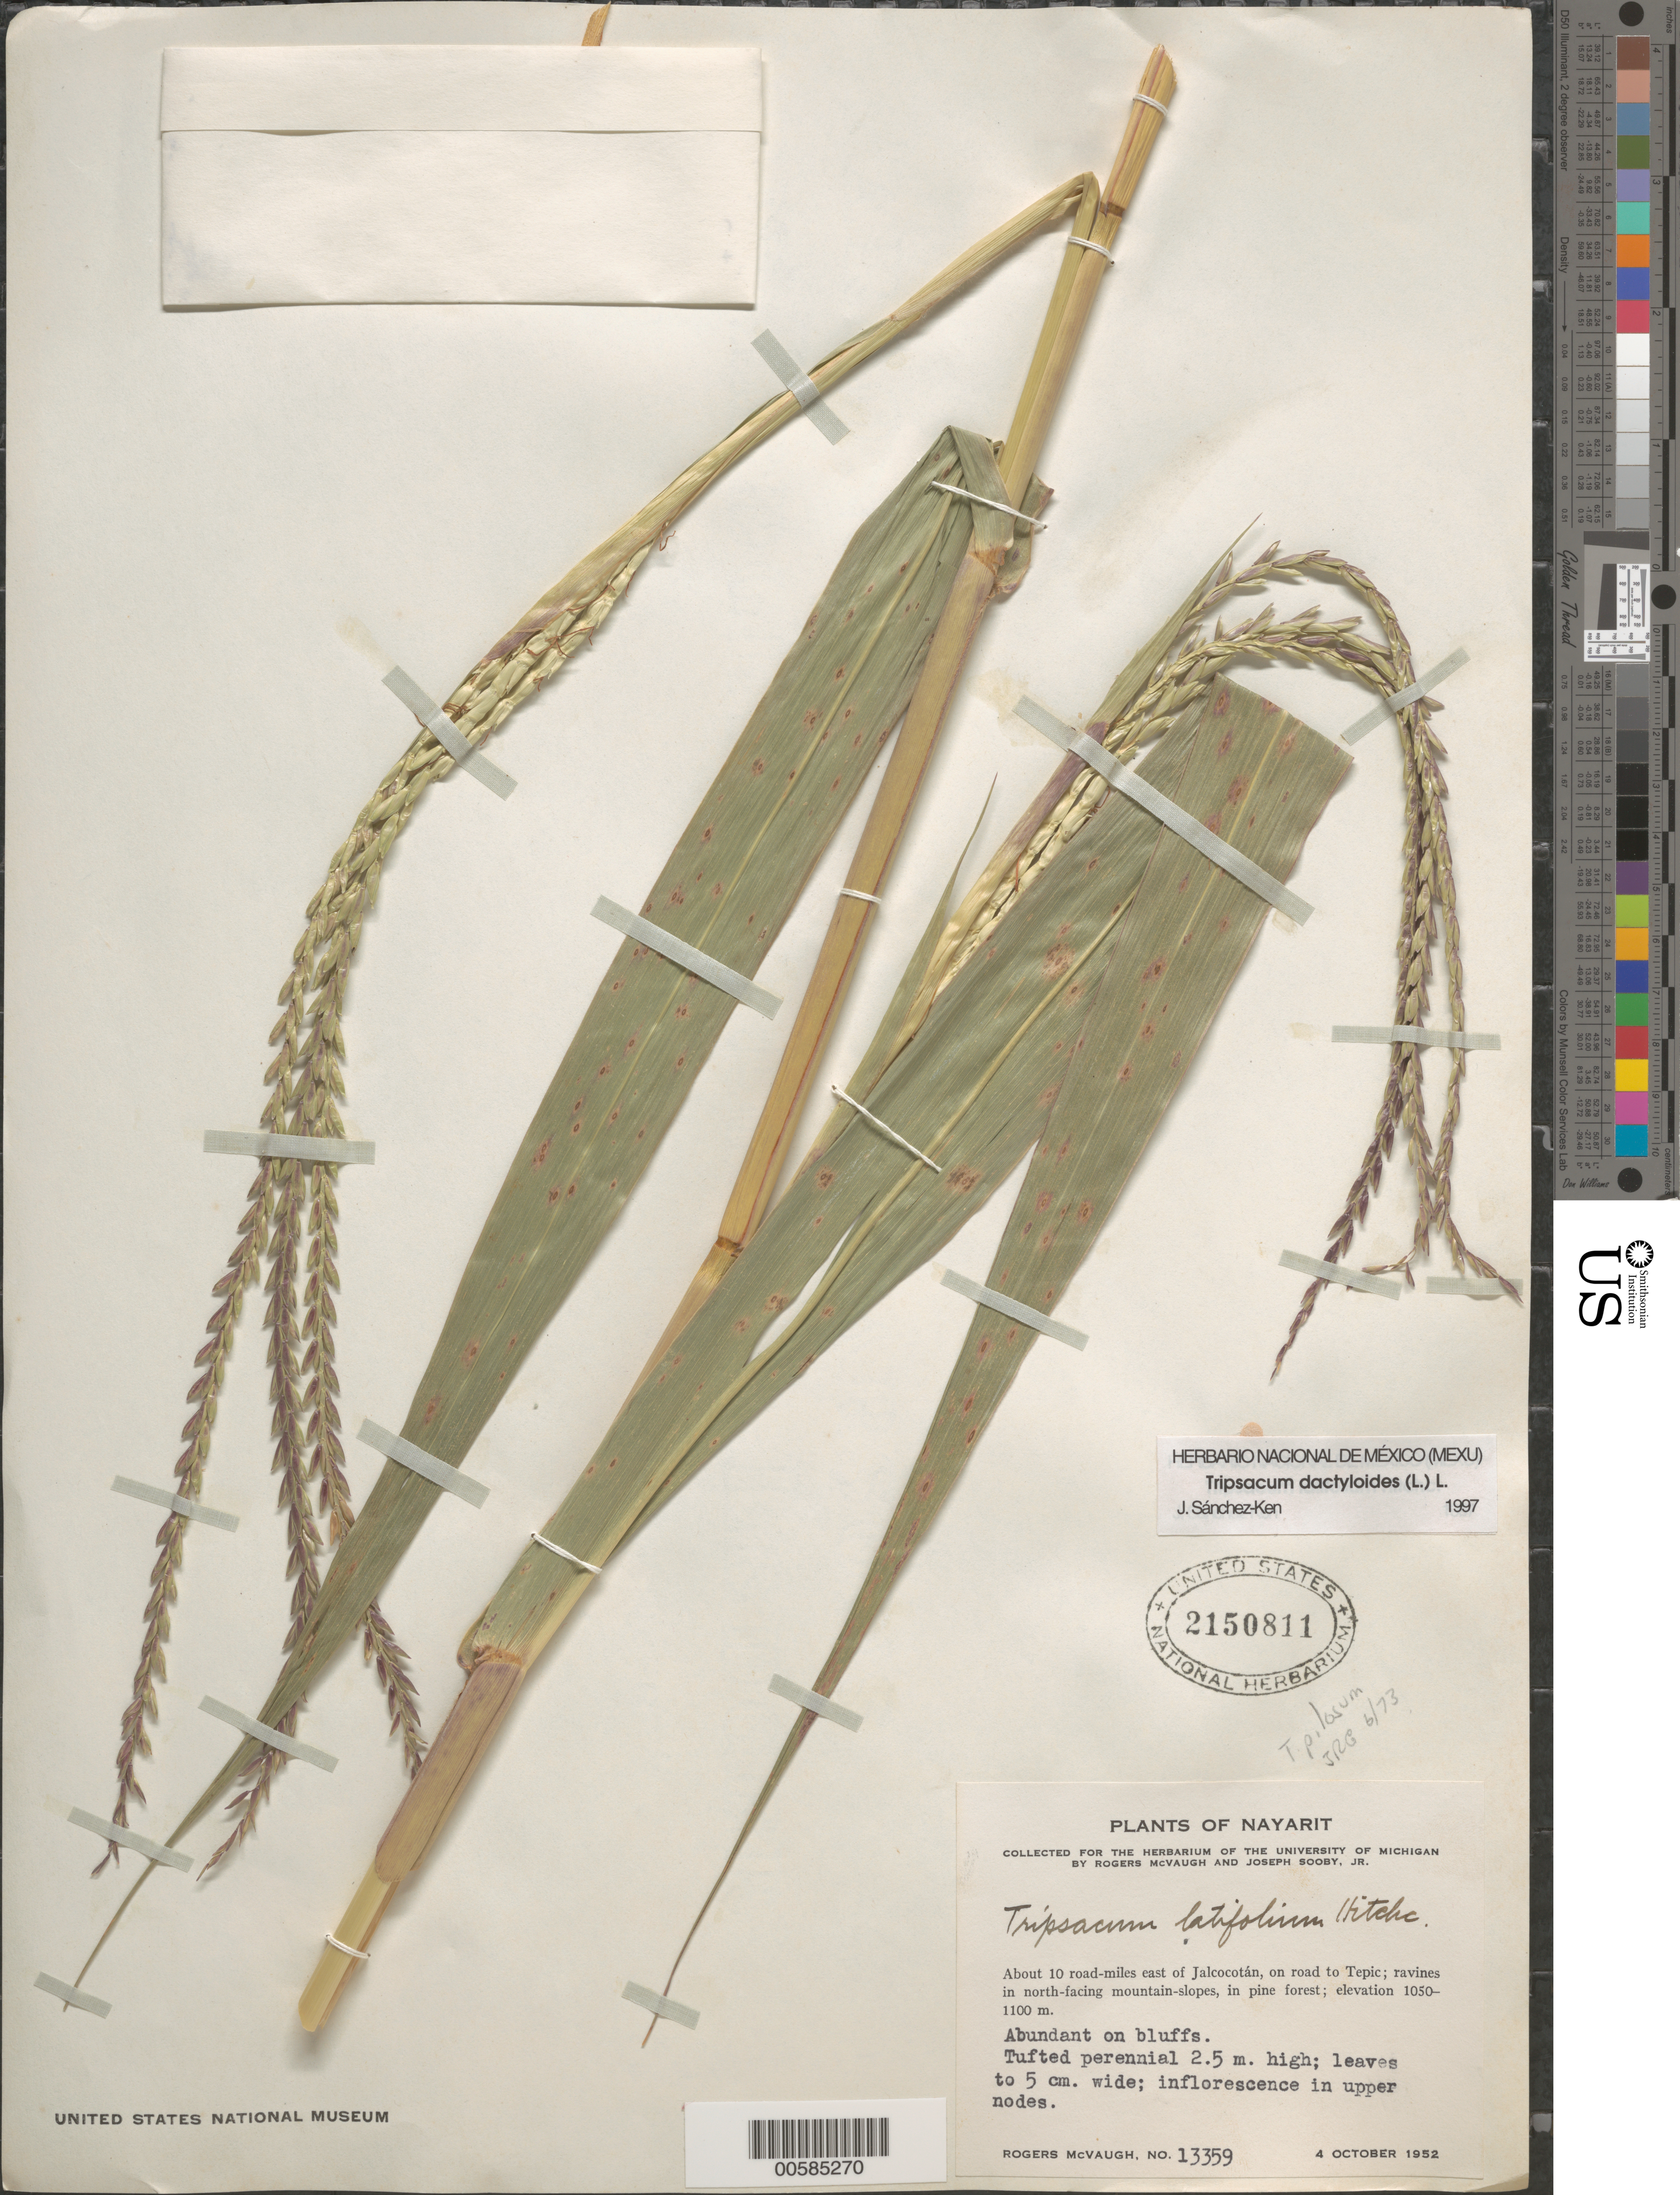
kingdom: Plantae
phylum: Tracheophyta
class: Liliopsida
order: Poales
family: Poaceae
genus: Tripsacum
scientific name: Tripsacum dactyloides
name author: (L.) L.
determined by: Sánchez-Ken, J. G.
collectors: R. McVaugh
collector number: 13359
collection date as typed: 4 Oct 1952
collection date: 1952-10-04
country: Mexico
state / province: Nayarit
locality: Ca 10 road-mi E of Jalcocotán, on road to Tepic.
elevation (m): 1050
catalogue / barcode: US 2150811